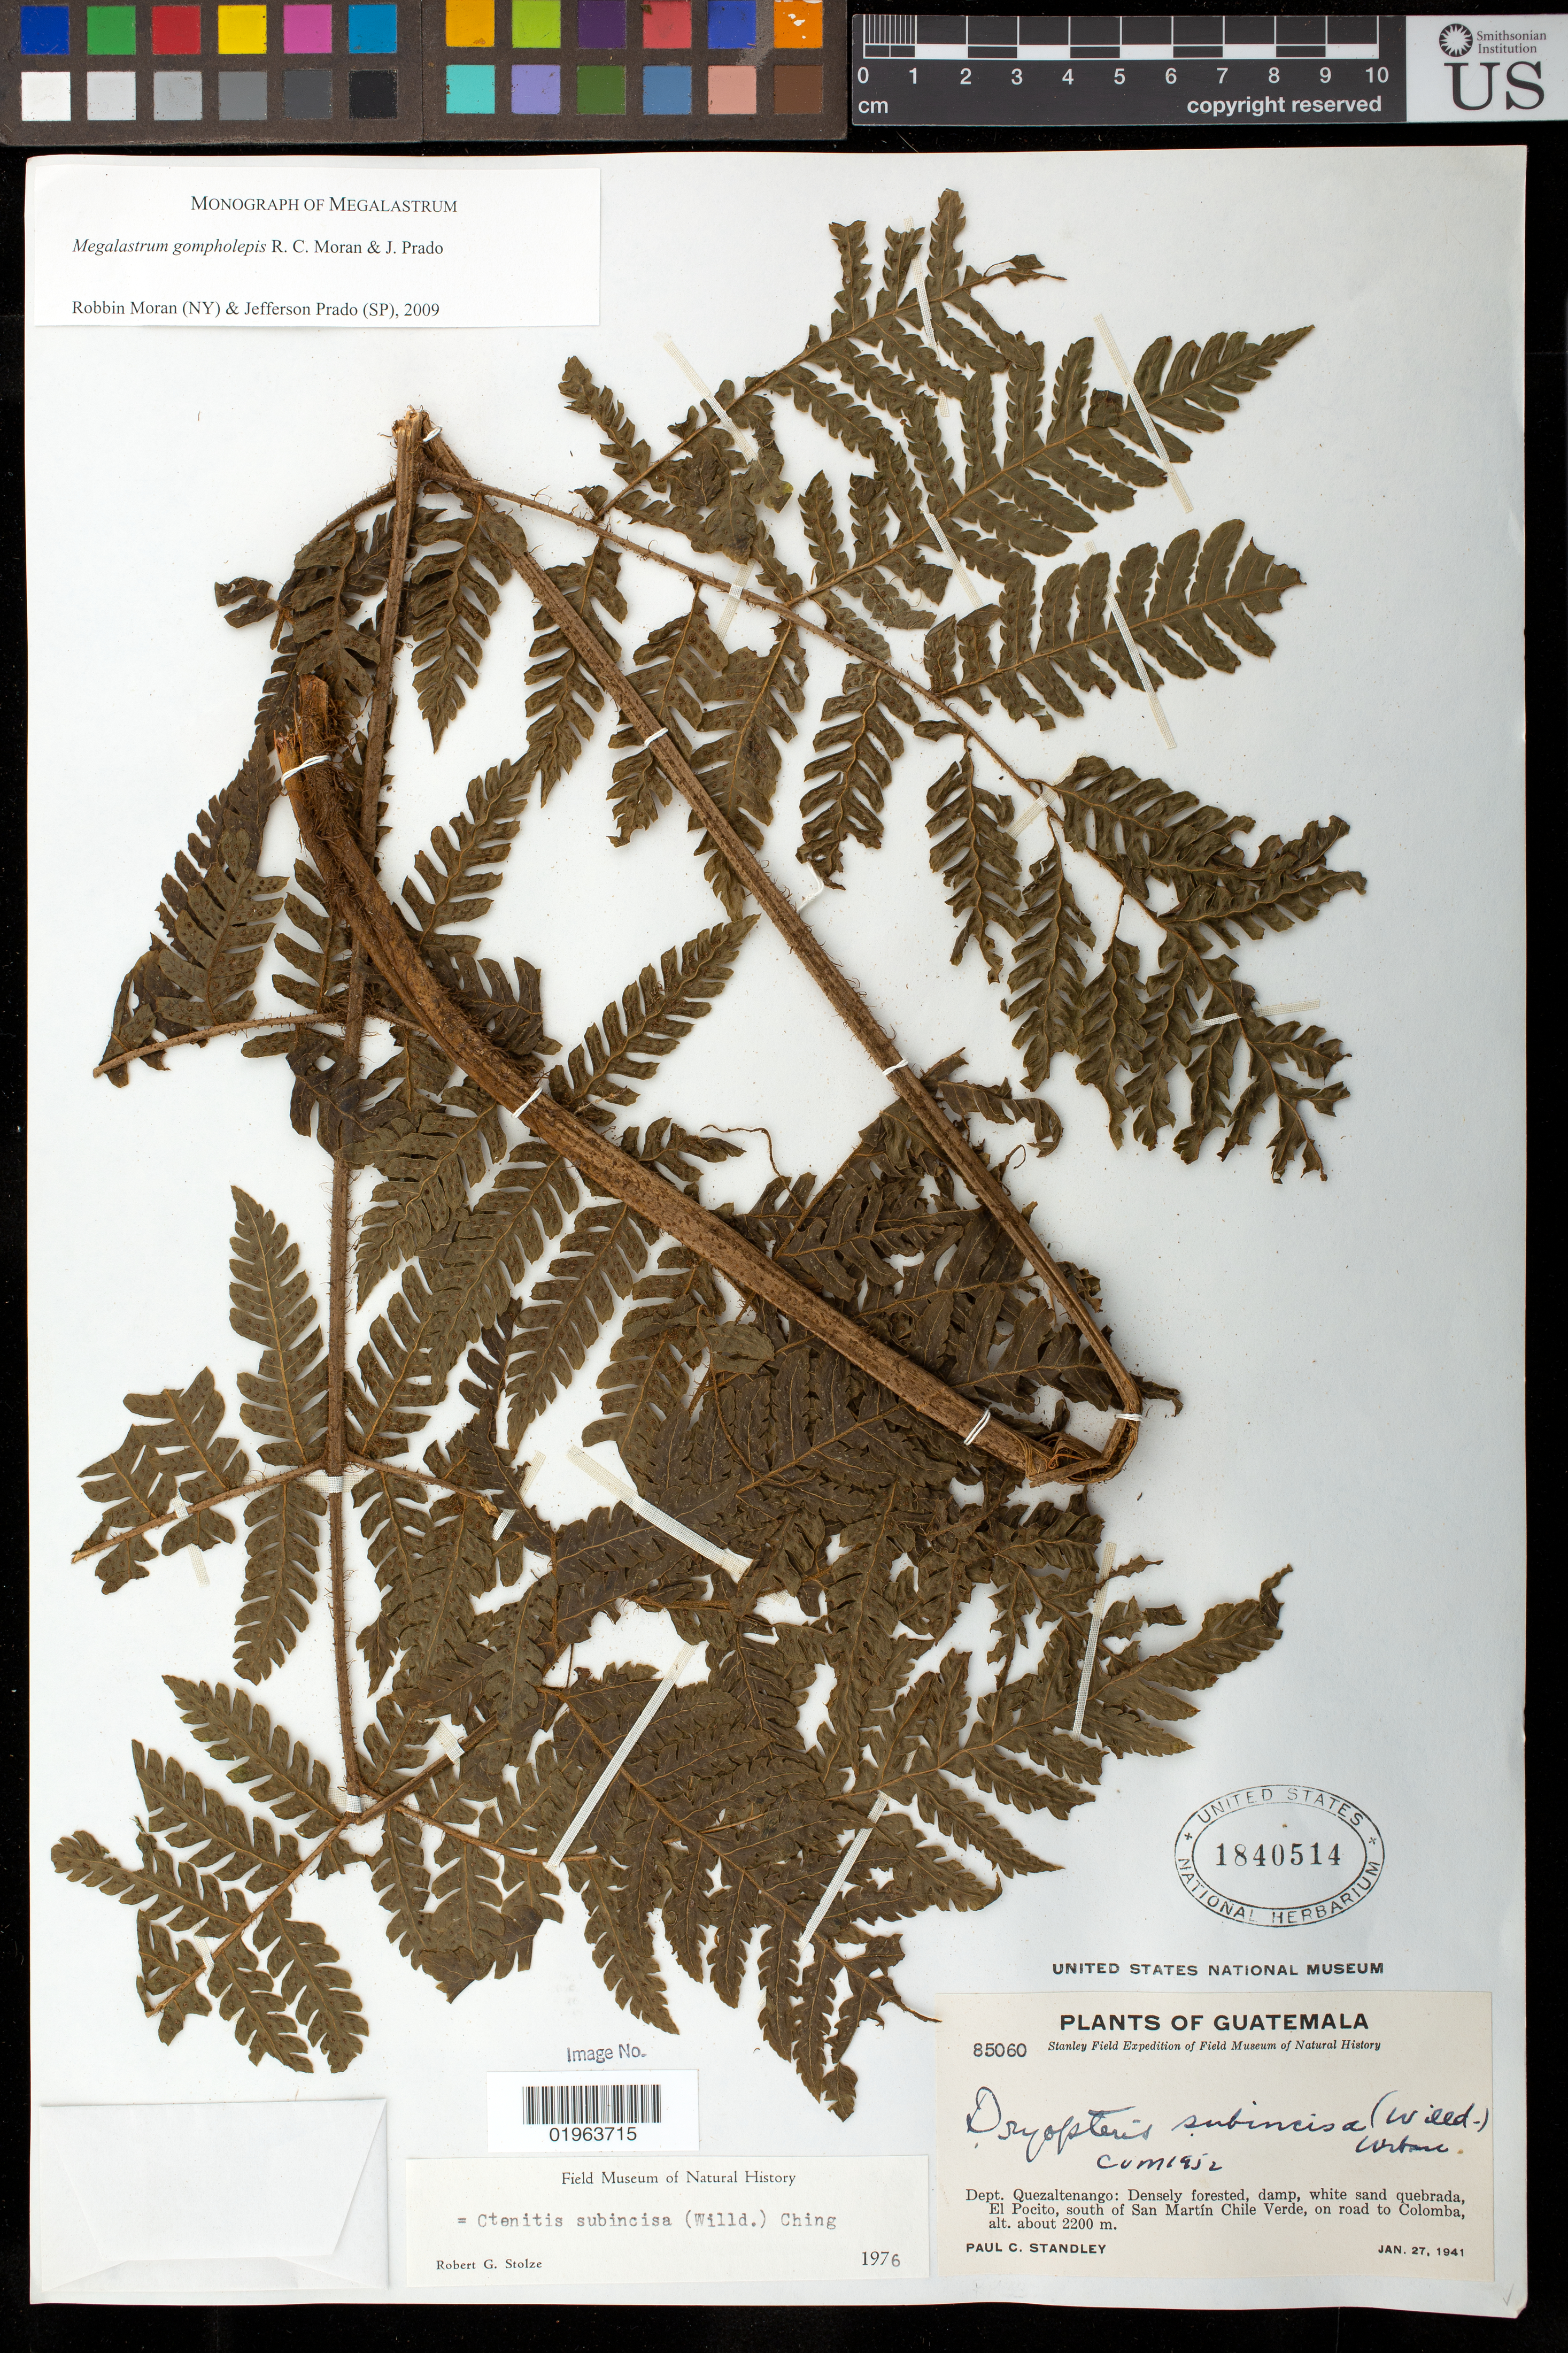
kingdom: Plantae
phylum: Tracheophyta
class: Polypodiopsida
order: Polypodiales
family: Dryopteridaceae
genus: Megalastrum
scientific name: Megalastrum gompholepis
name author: R.C. Moran & J. Prado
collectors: P. C. Standley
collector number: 1840514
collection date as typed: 27 Jan 1941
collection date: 1941-01-27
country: Guatemala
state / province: Quetzaltenango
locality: El Pocito, S of San Martín Chile Verde, on road to Colomba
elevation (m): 2200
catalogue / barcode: US 1840514